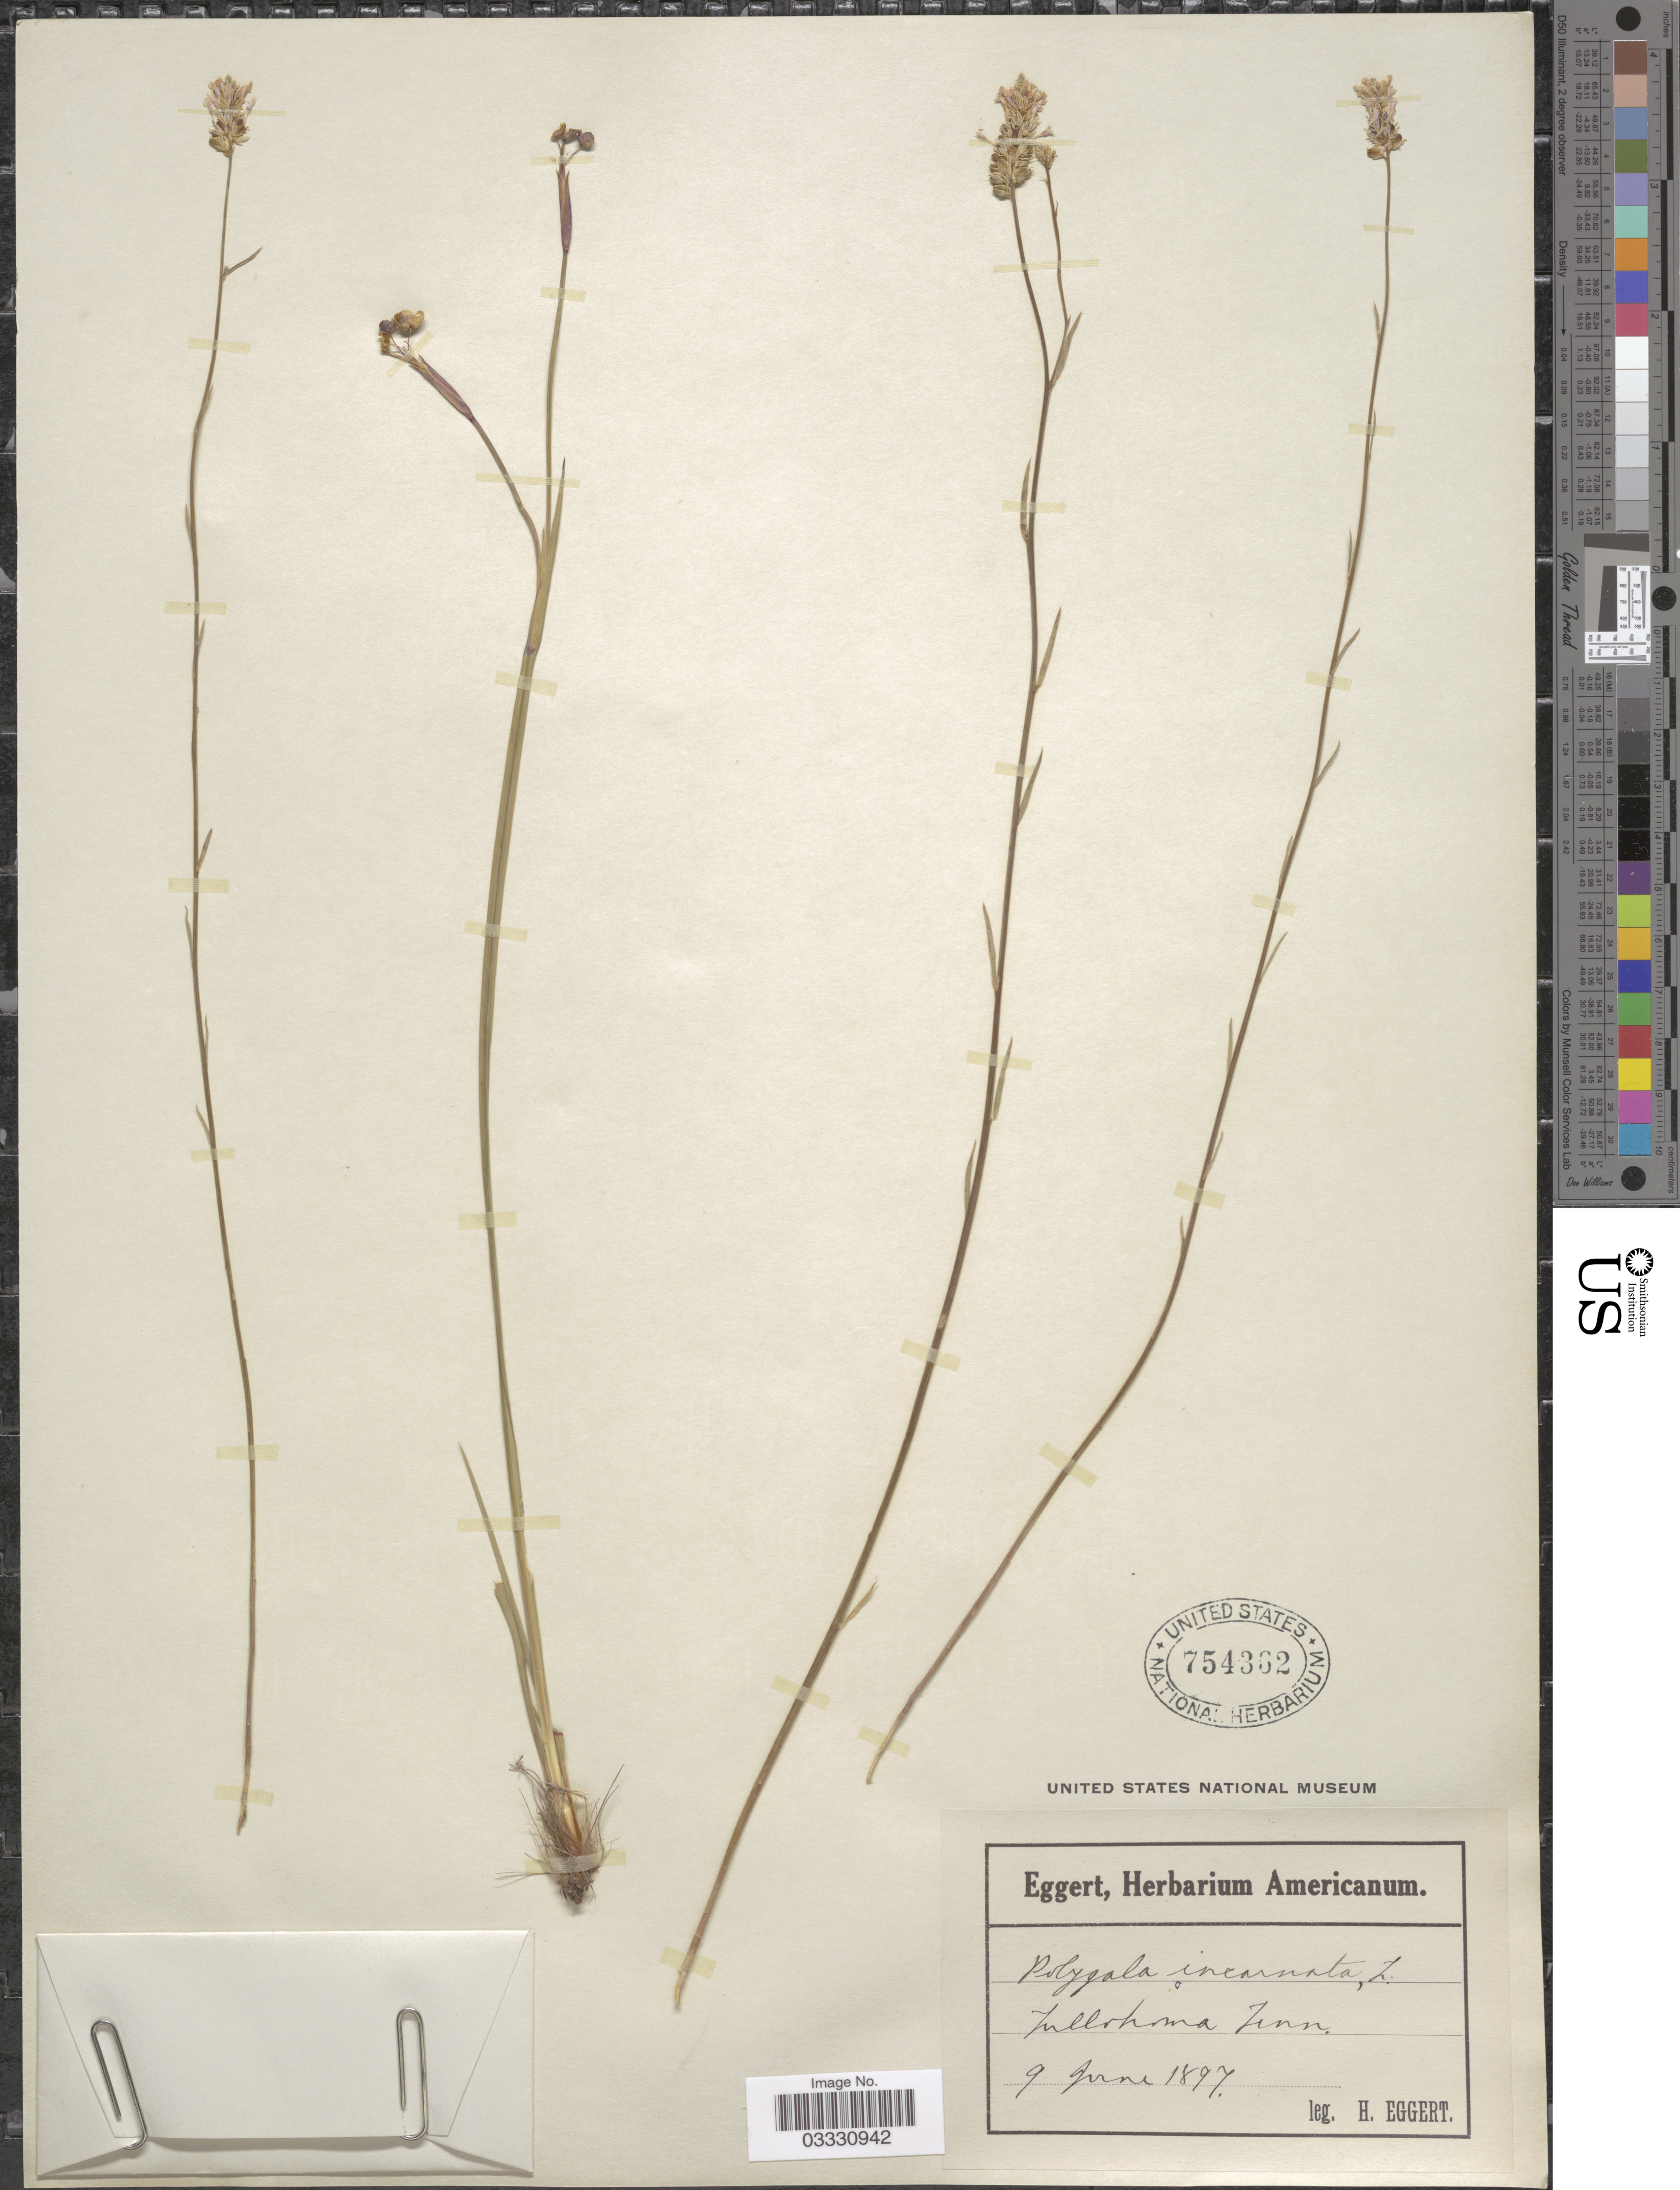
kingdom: Plantae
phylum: Tracheophyta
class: Magnoliopsida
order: Fabales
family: Polygalaceae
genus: Polygala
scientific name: Polygala incarnata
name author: L.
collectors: H. Eggert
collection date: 1897-06-09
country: United States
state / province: Tennessee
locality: Tullahoma.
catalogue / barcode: US 754362